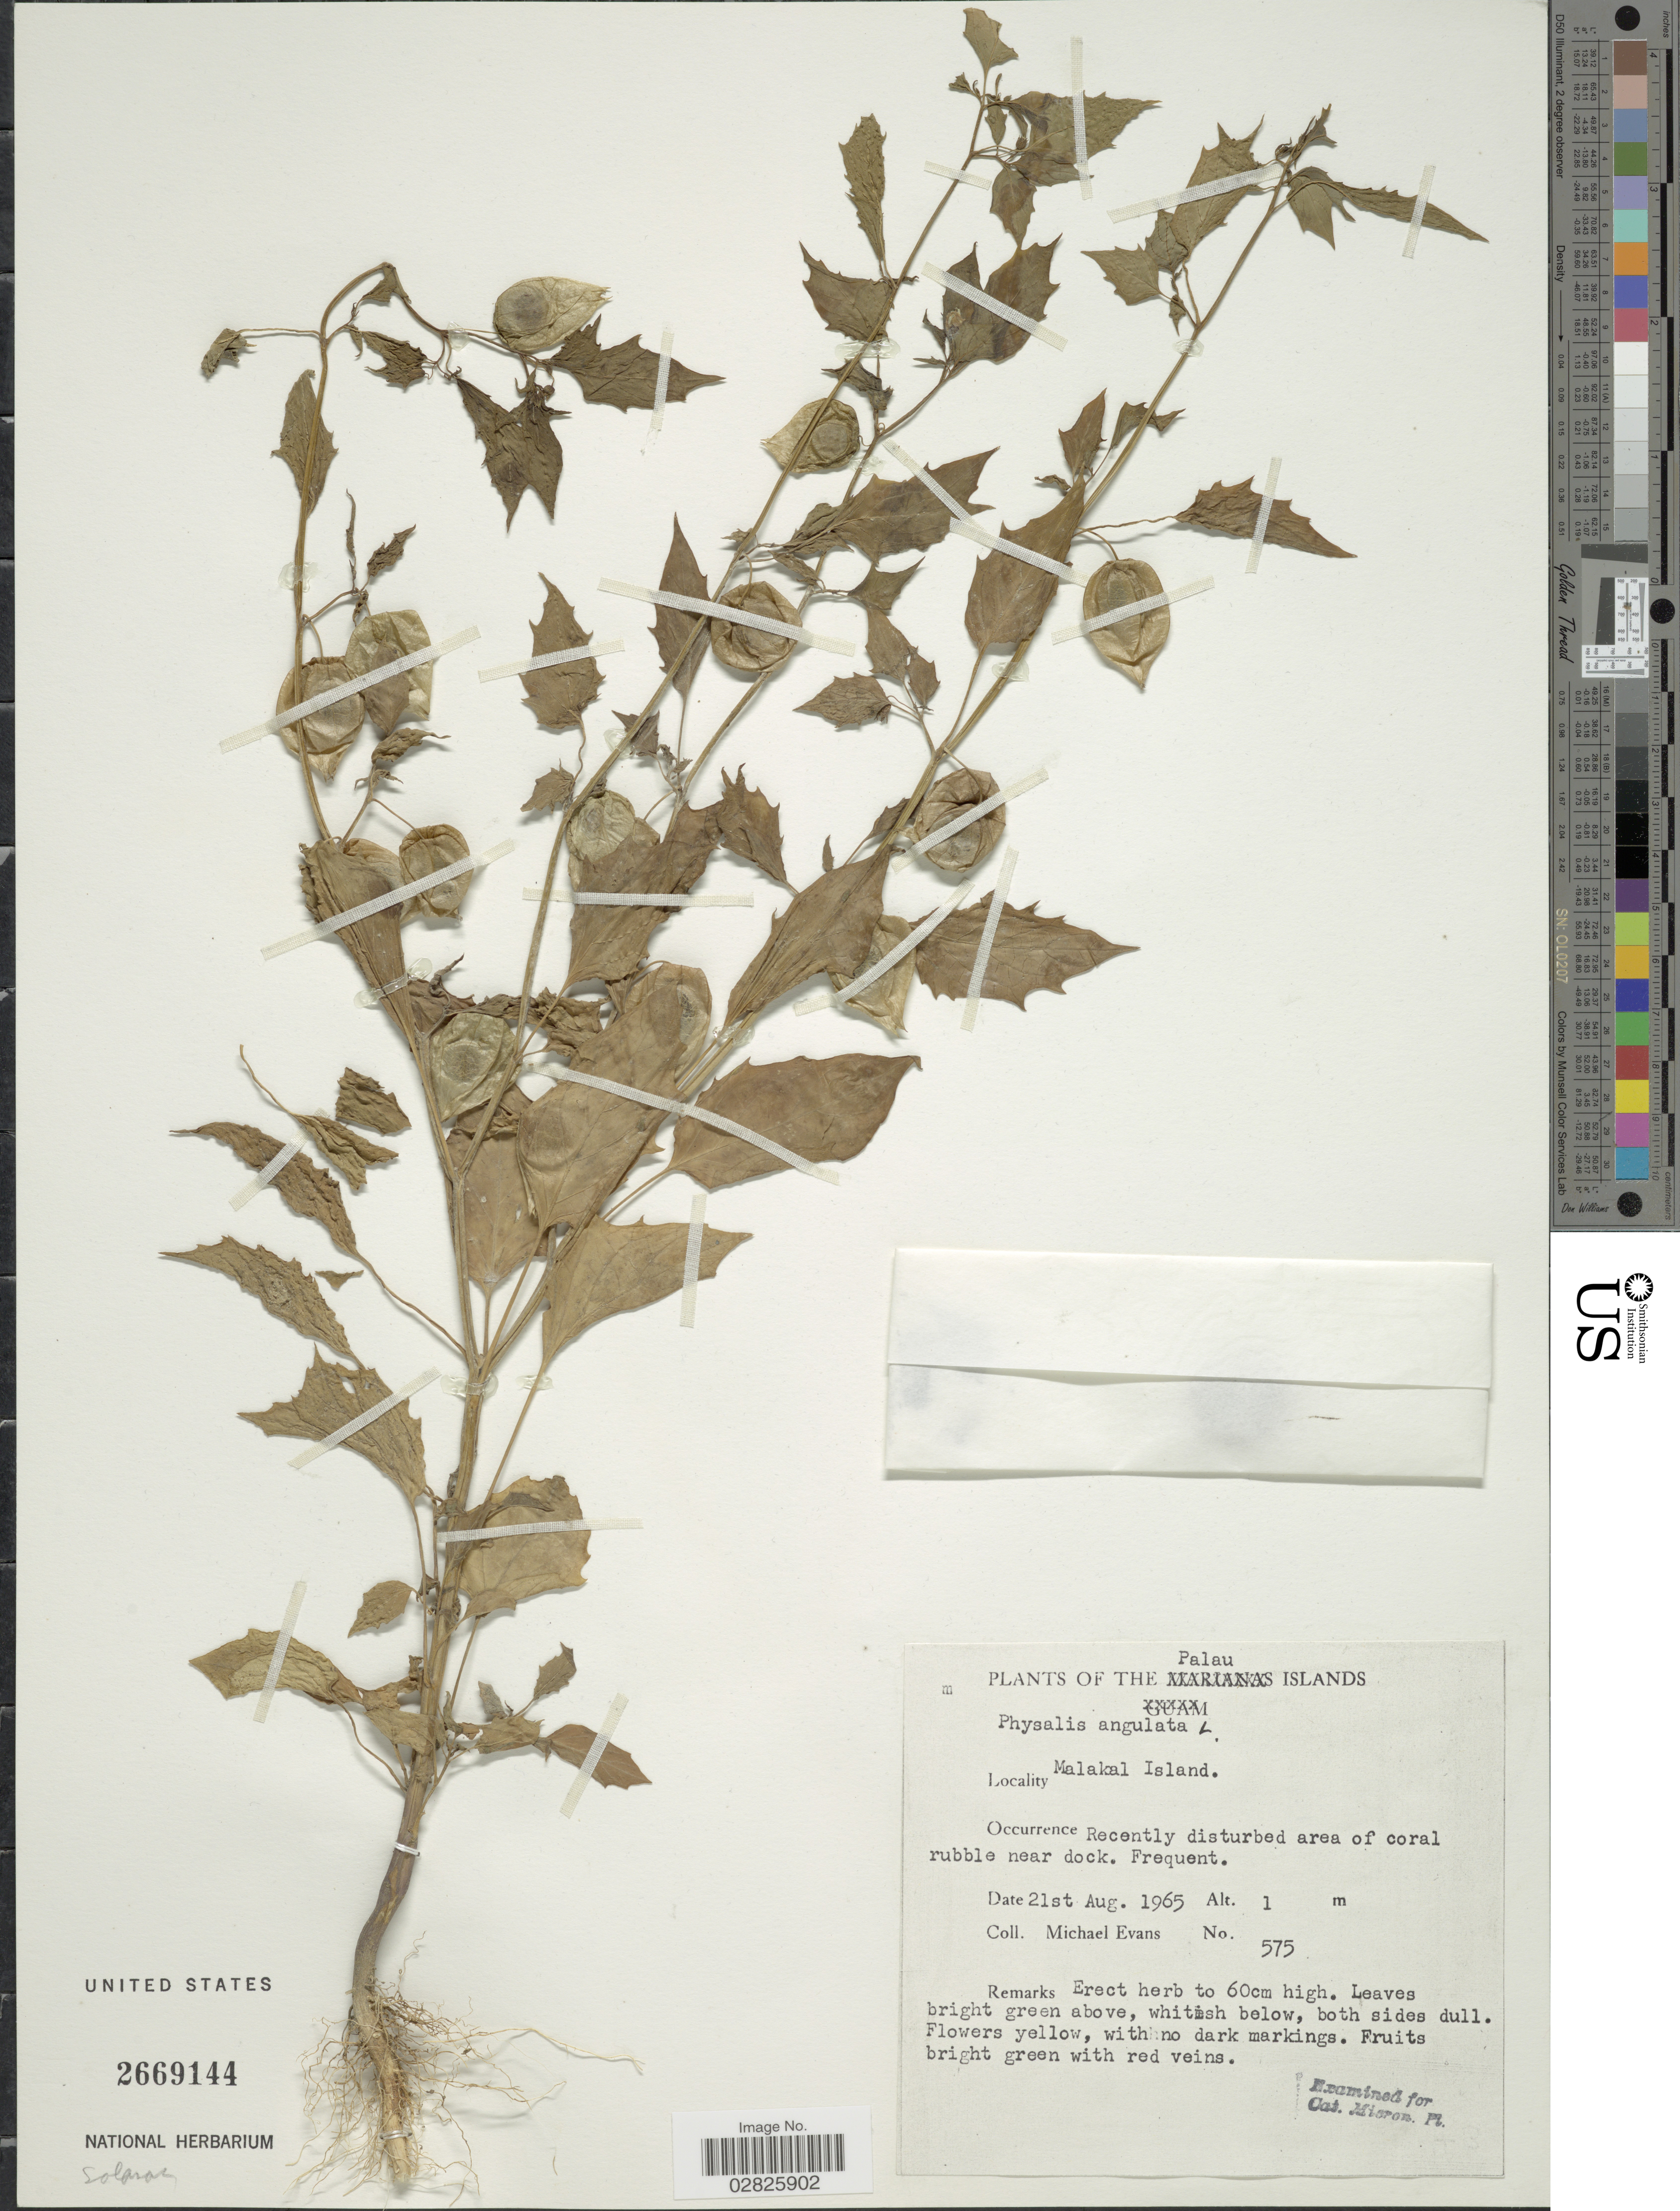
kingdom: Plantae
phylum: Tracheophyta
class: Magnoliopsida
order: Solanales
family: Solanaceae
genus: Physalis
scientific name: Physalis angulata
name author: L.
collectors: M. Evans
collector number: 575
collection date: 1965-08-21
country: Palau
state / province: Koror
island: Ngemelachel [Malakal]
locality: Palau Islands. Malakal Island.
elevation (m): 1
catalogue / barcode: US 2669144